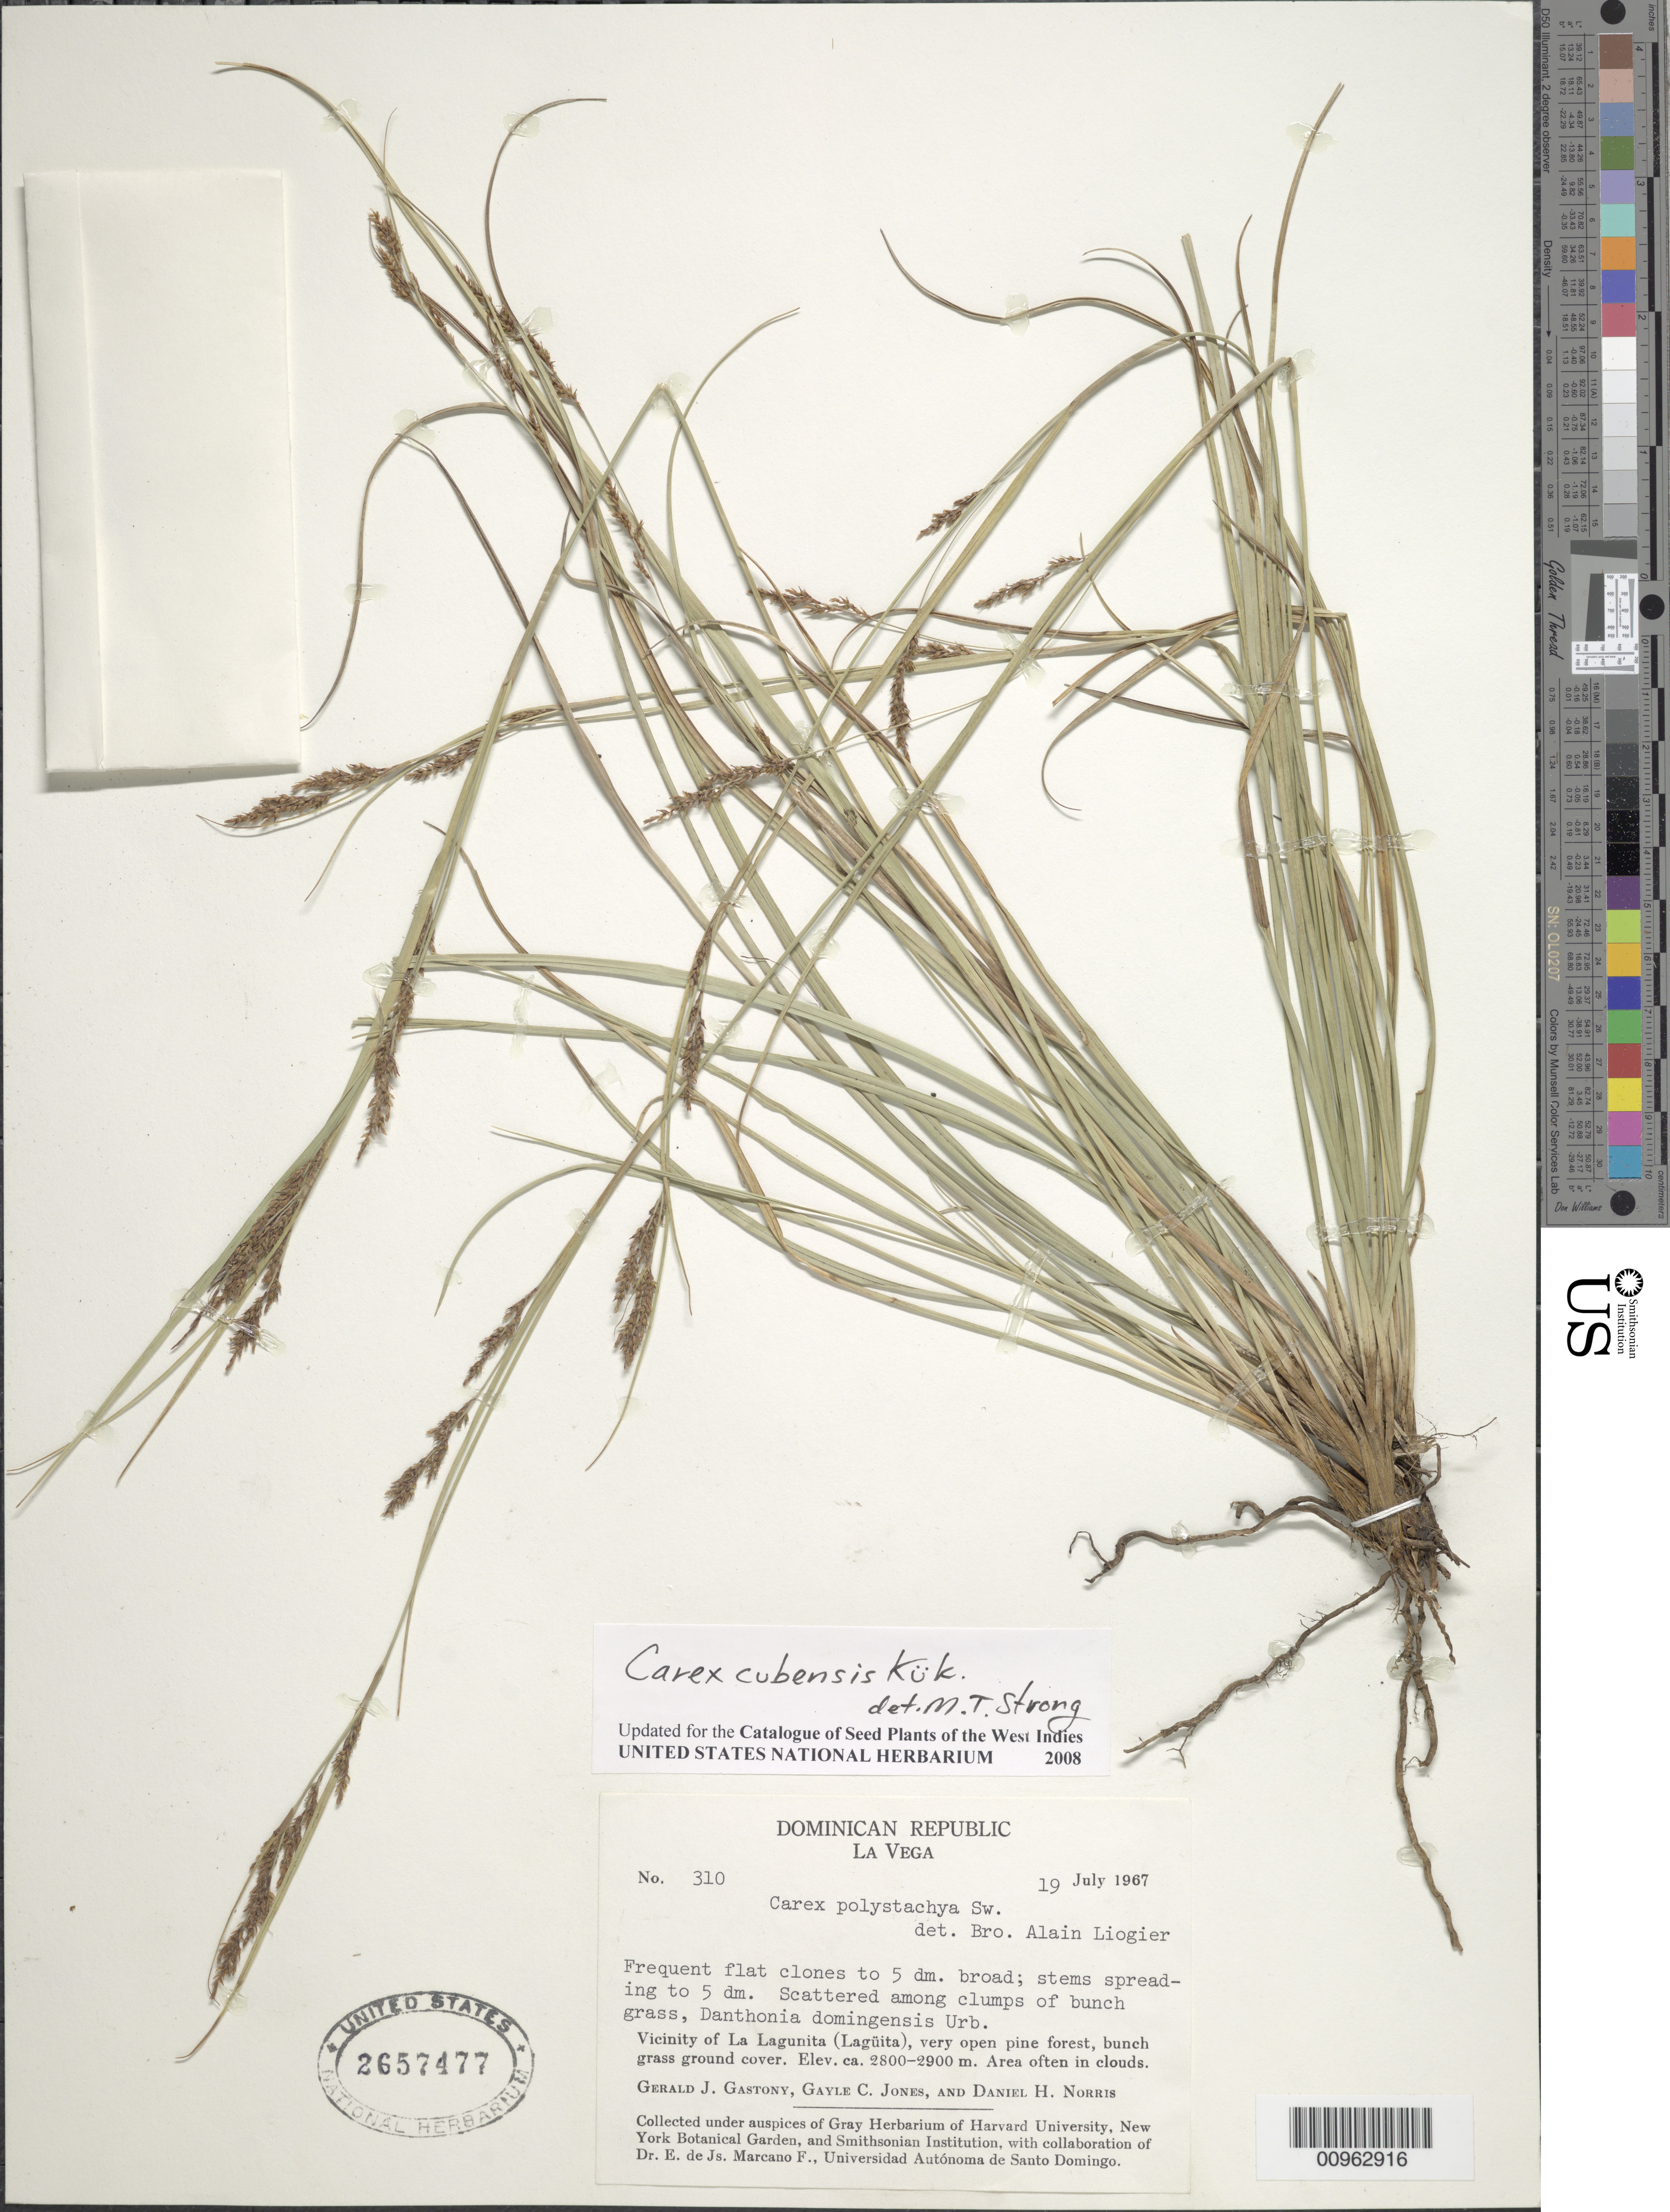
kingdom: Plantae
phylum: Tracheophyta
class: Liliopsida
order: Poales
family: Cyperaceae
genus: Carex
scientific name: Carex cubensis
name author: Kük.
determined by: Strong, M. T., (US), Smithsonian Institution - National Museum of Natural History (UNITED STATES)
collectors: G. Gastony, G. C. Jones & D. H. Norris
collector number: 310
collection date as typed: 19 Jul 1967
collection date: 1967-07-19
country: Dominican Republic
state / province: La Vega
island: Hispaniola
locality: Vicinity of La Lagunita (Lagüita)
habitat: Very open pine forest, bunch grass ground cover, area often in clouds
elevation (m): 2800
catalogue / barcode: US 2657477